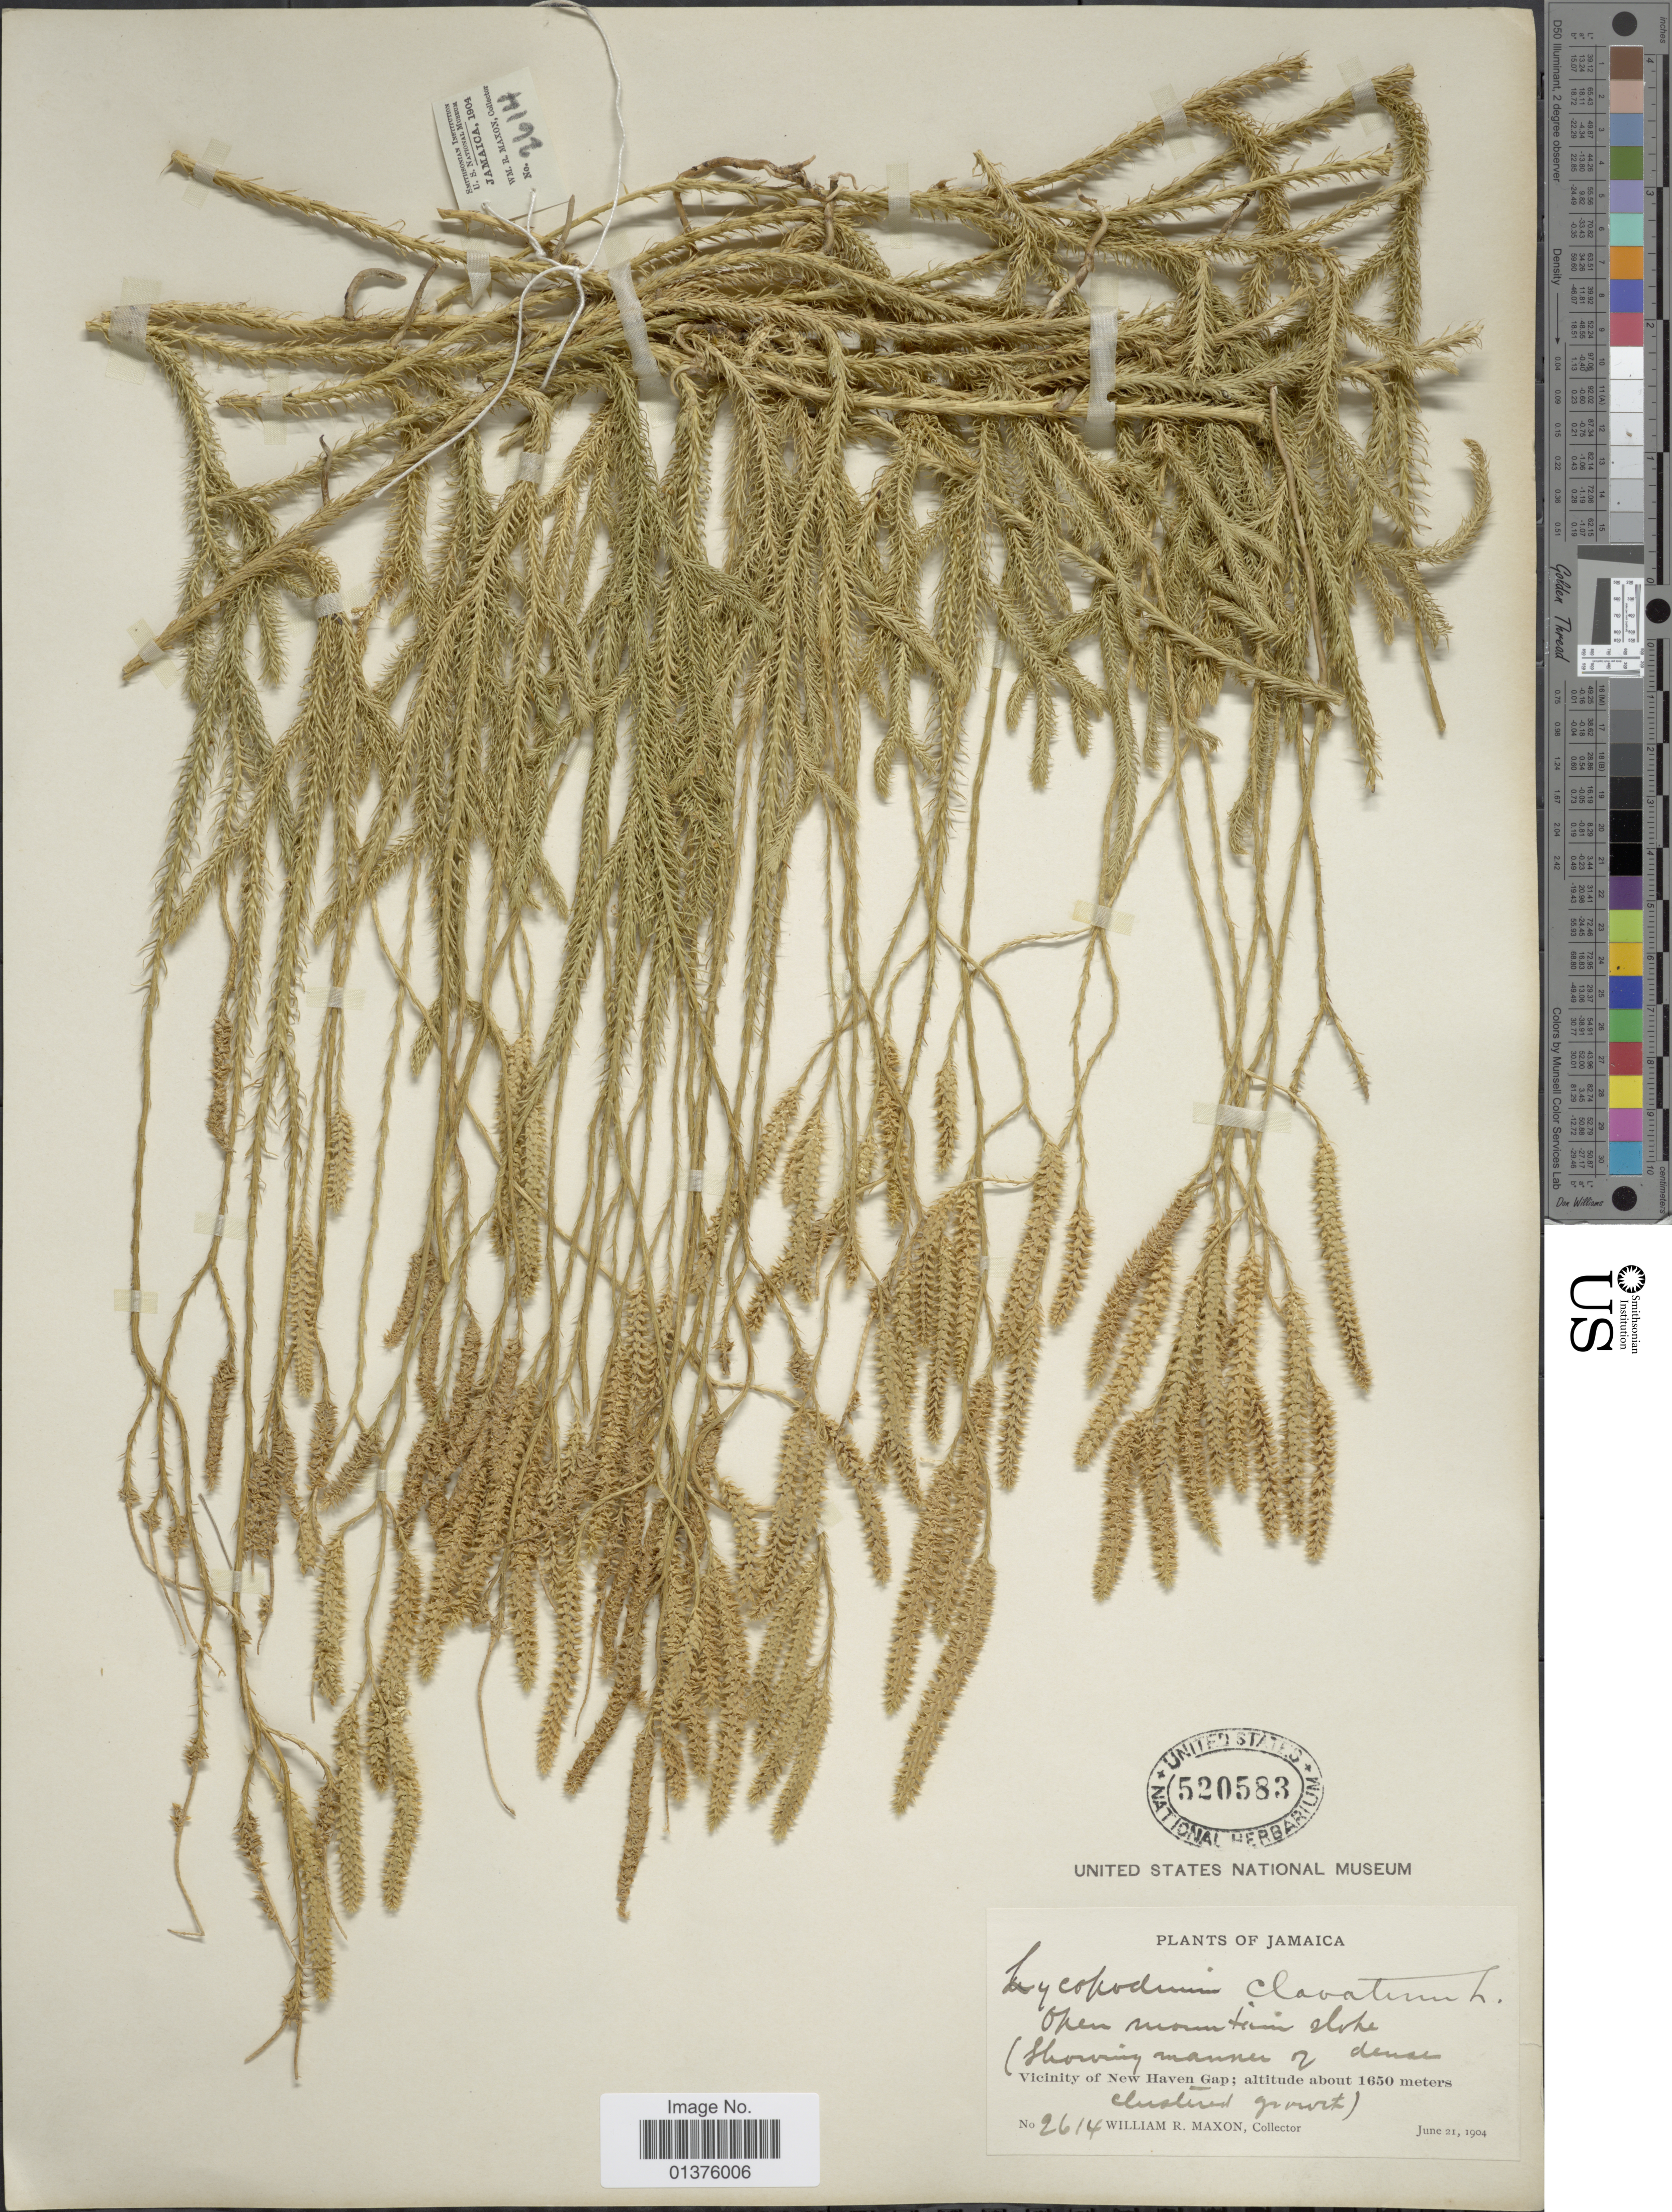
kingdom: Plantae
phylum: Tracheophyta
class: Lycopodiopsida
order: Lycopodiales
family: Lycopodiaceae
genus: Lycopodium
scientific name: Lycopodium clavatum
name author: L.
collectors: W. R. Maxon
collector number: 2614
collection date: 1904-06-21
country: Jamaica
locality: Vicinity of New Haven Gap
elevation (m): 1650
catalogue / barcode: US 520583